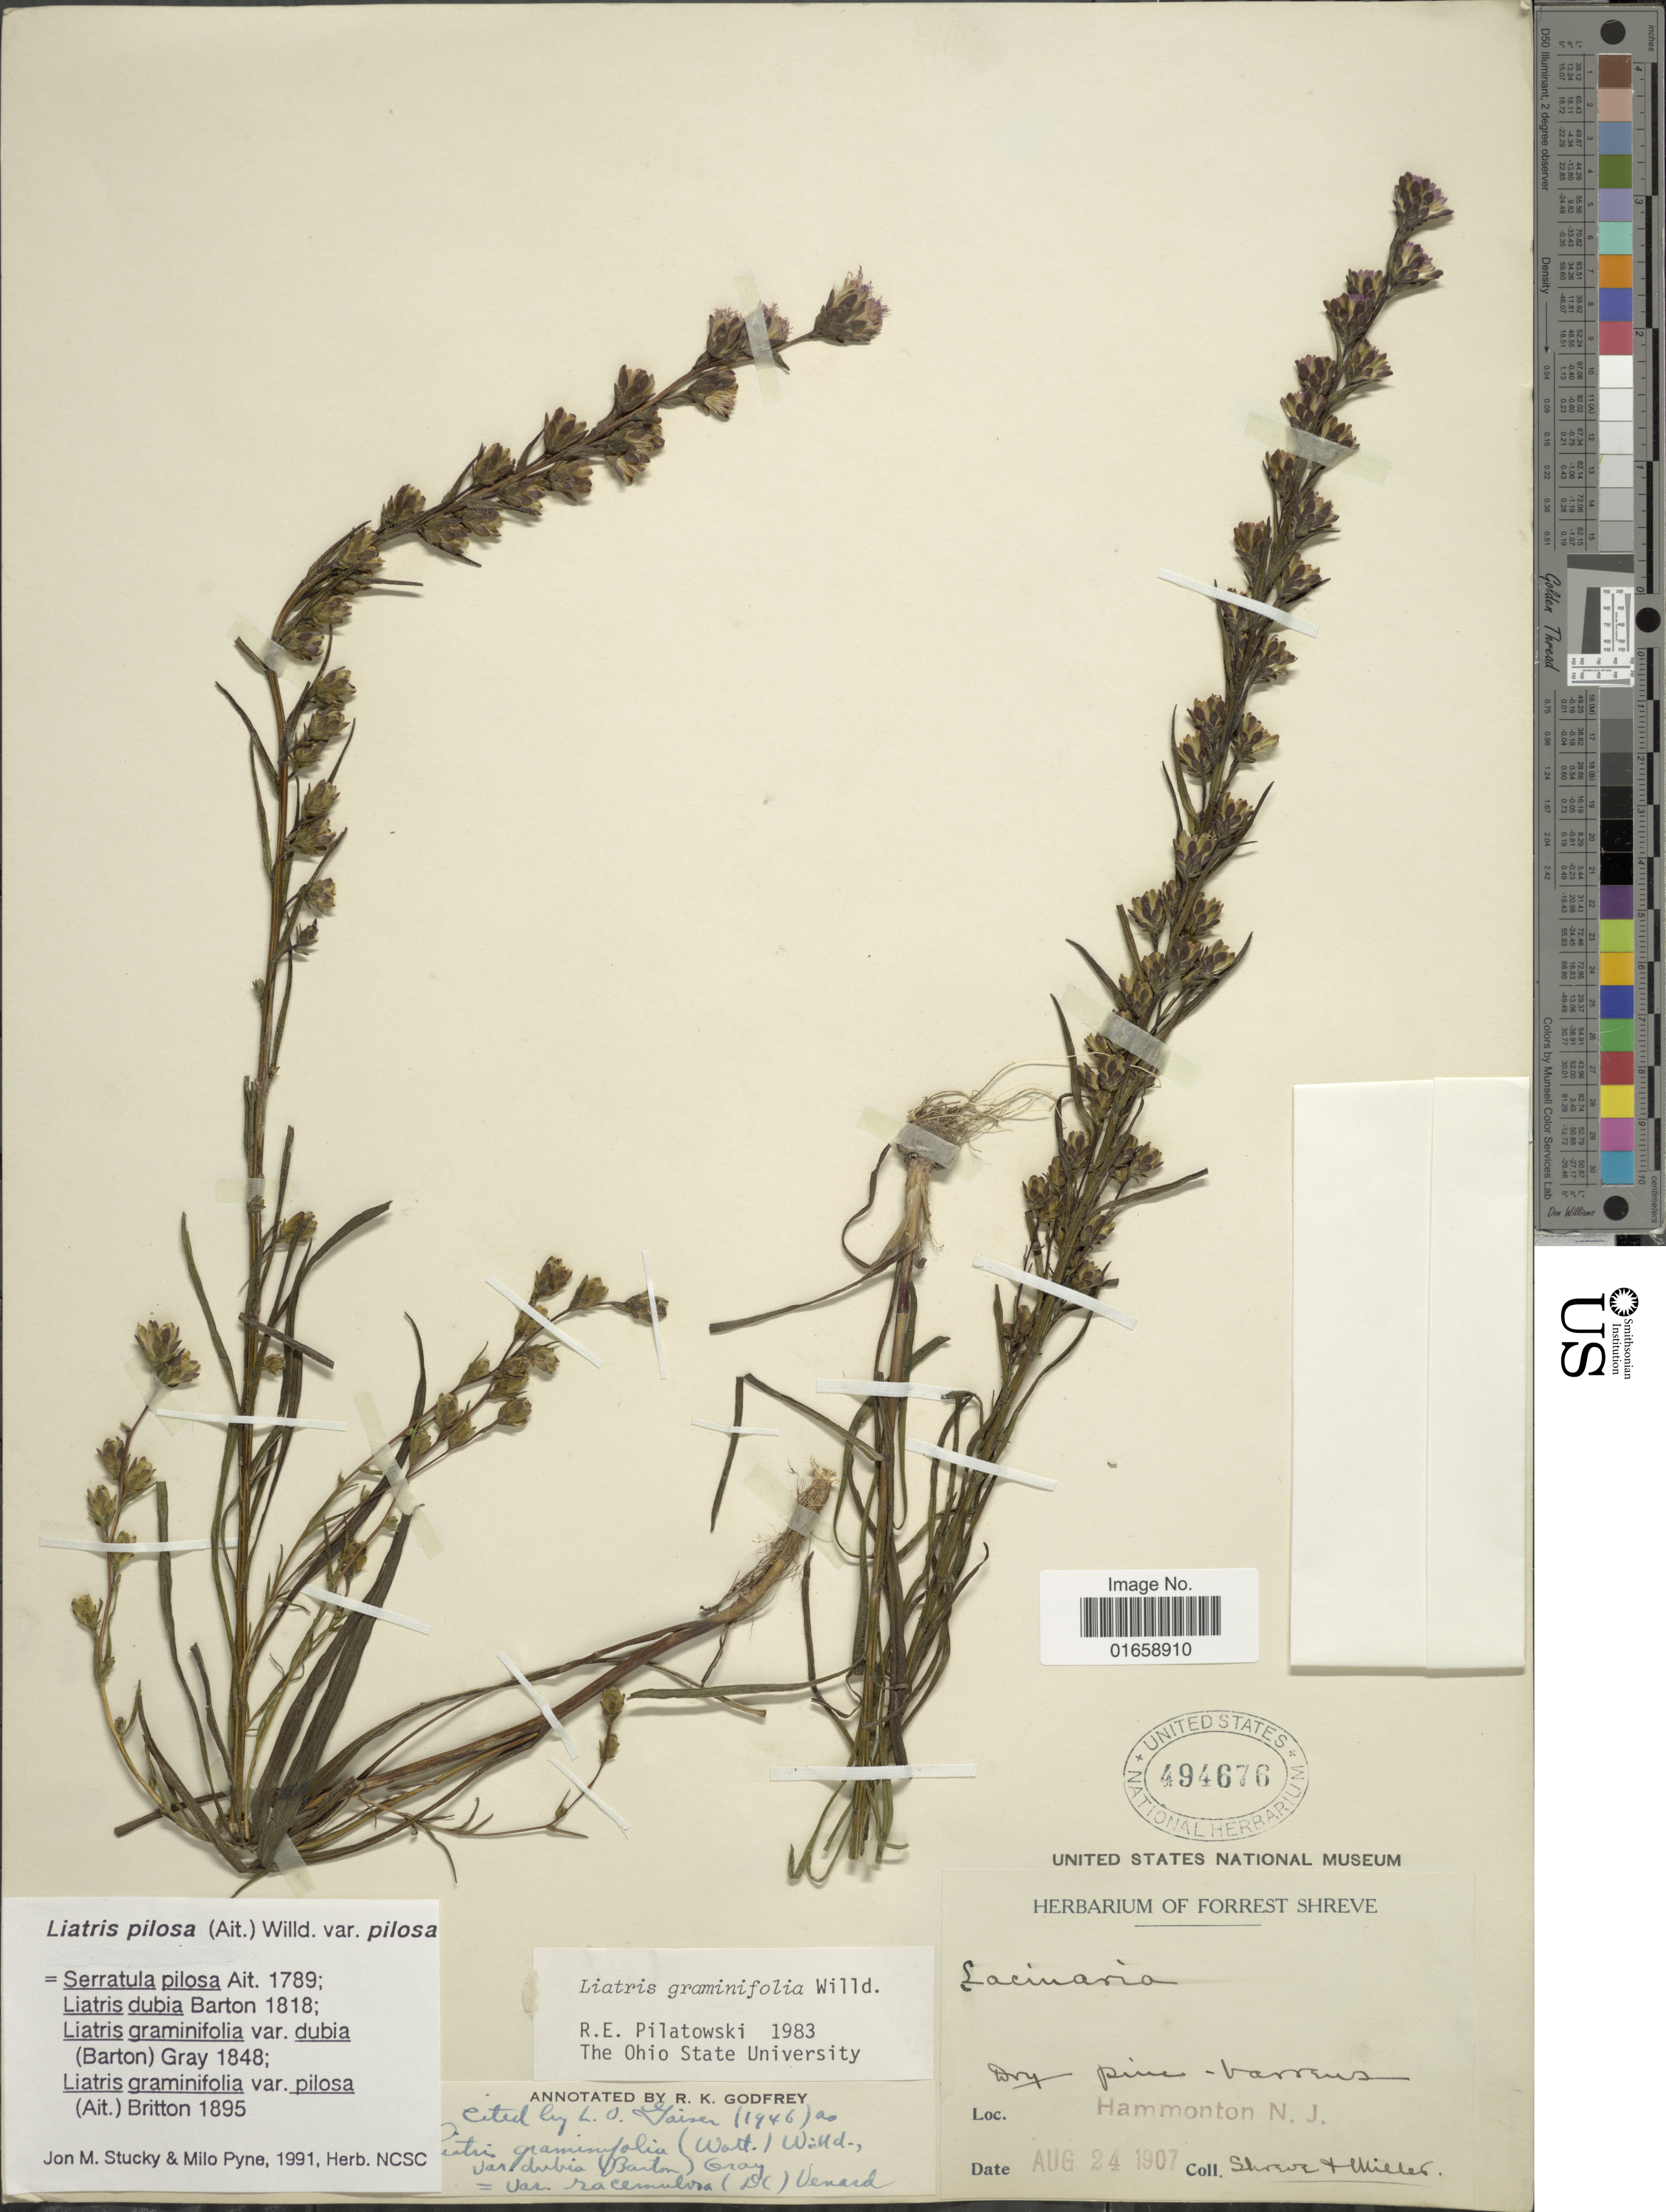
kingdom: Plantae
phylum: Tracheophyta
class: Magnoliopsida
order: Asterales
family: Asteraceae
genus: Liatris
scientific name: Liatris pilosa var. pilosa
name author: (Aiton) Willd.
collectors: -. Shreve & -- Miller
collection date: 1907-08-24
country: United States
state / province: New Jersey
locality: Hammonton, N. J.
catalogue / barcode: US 494676